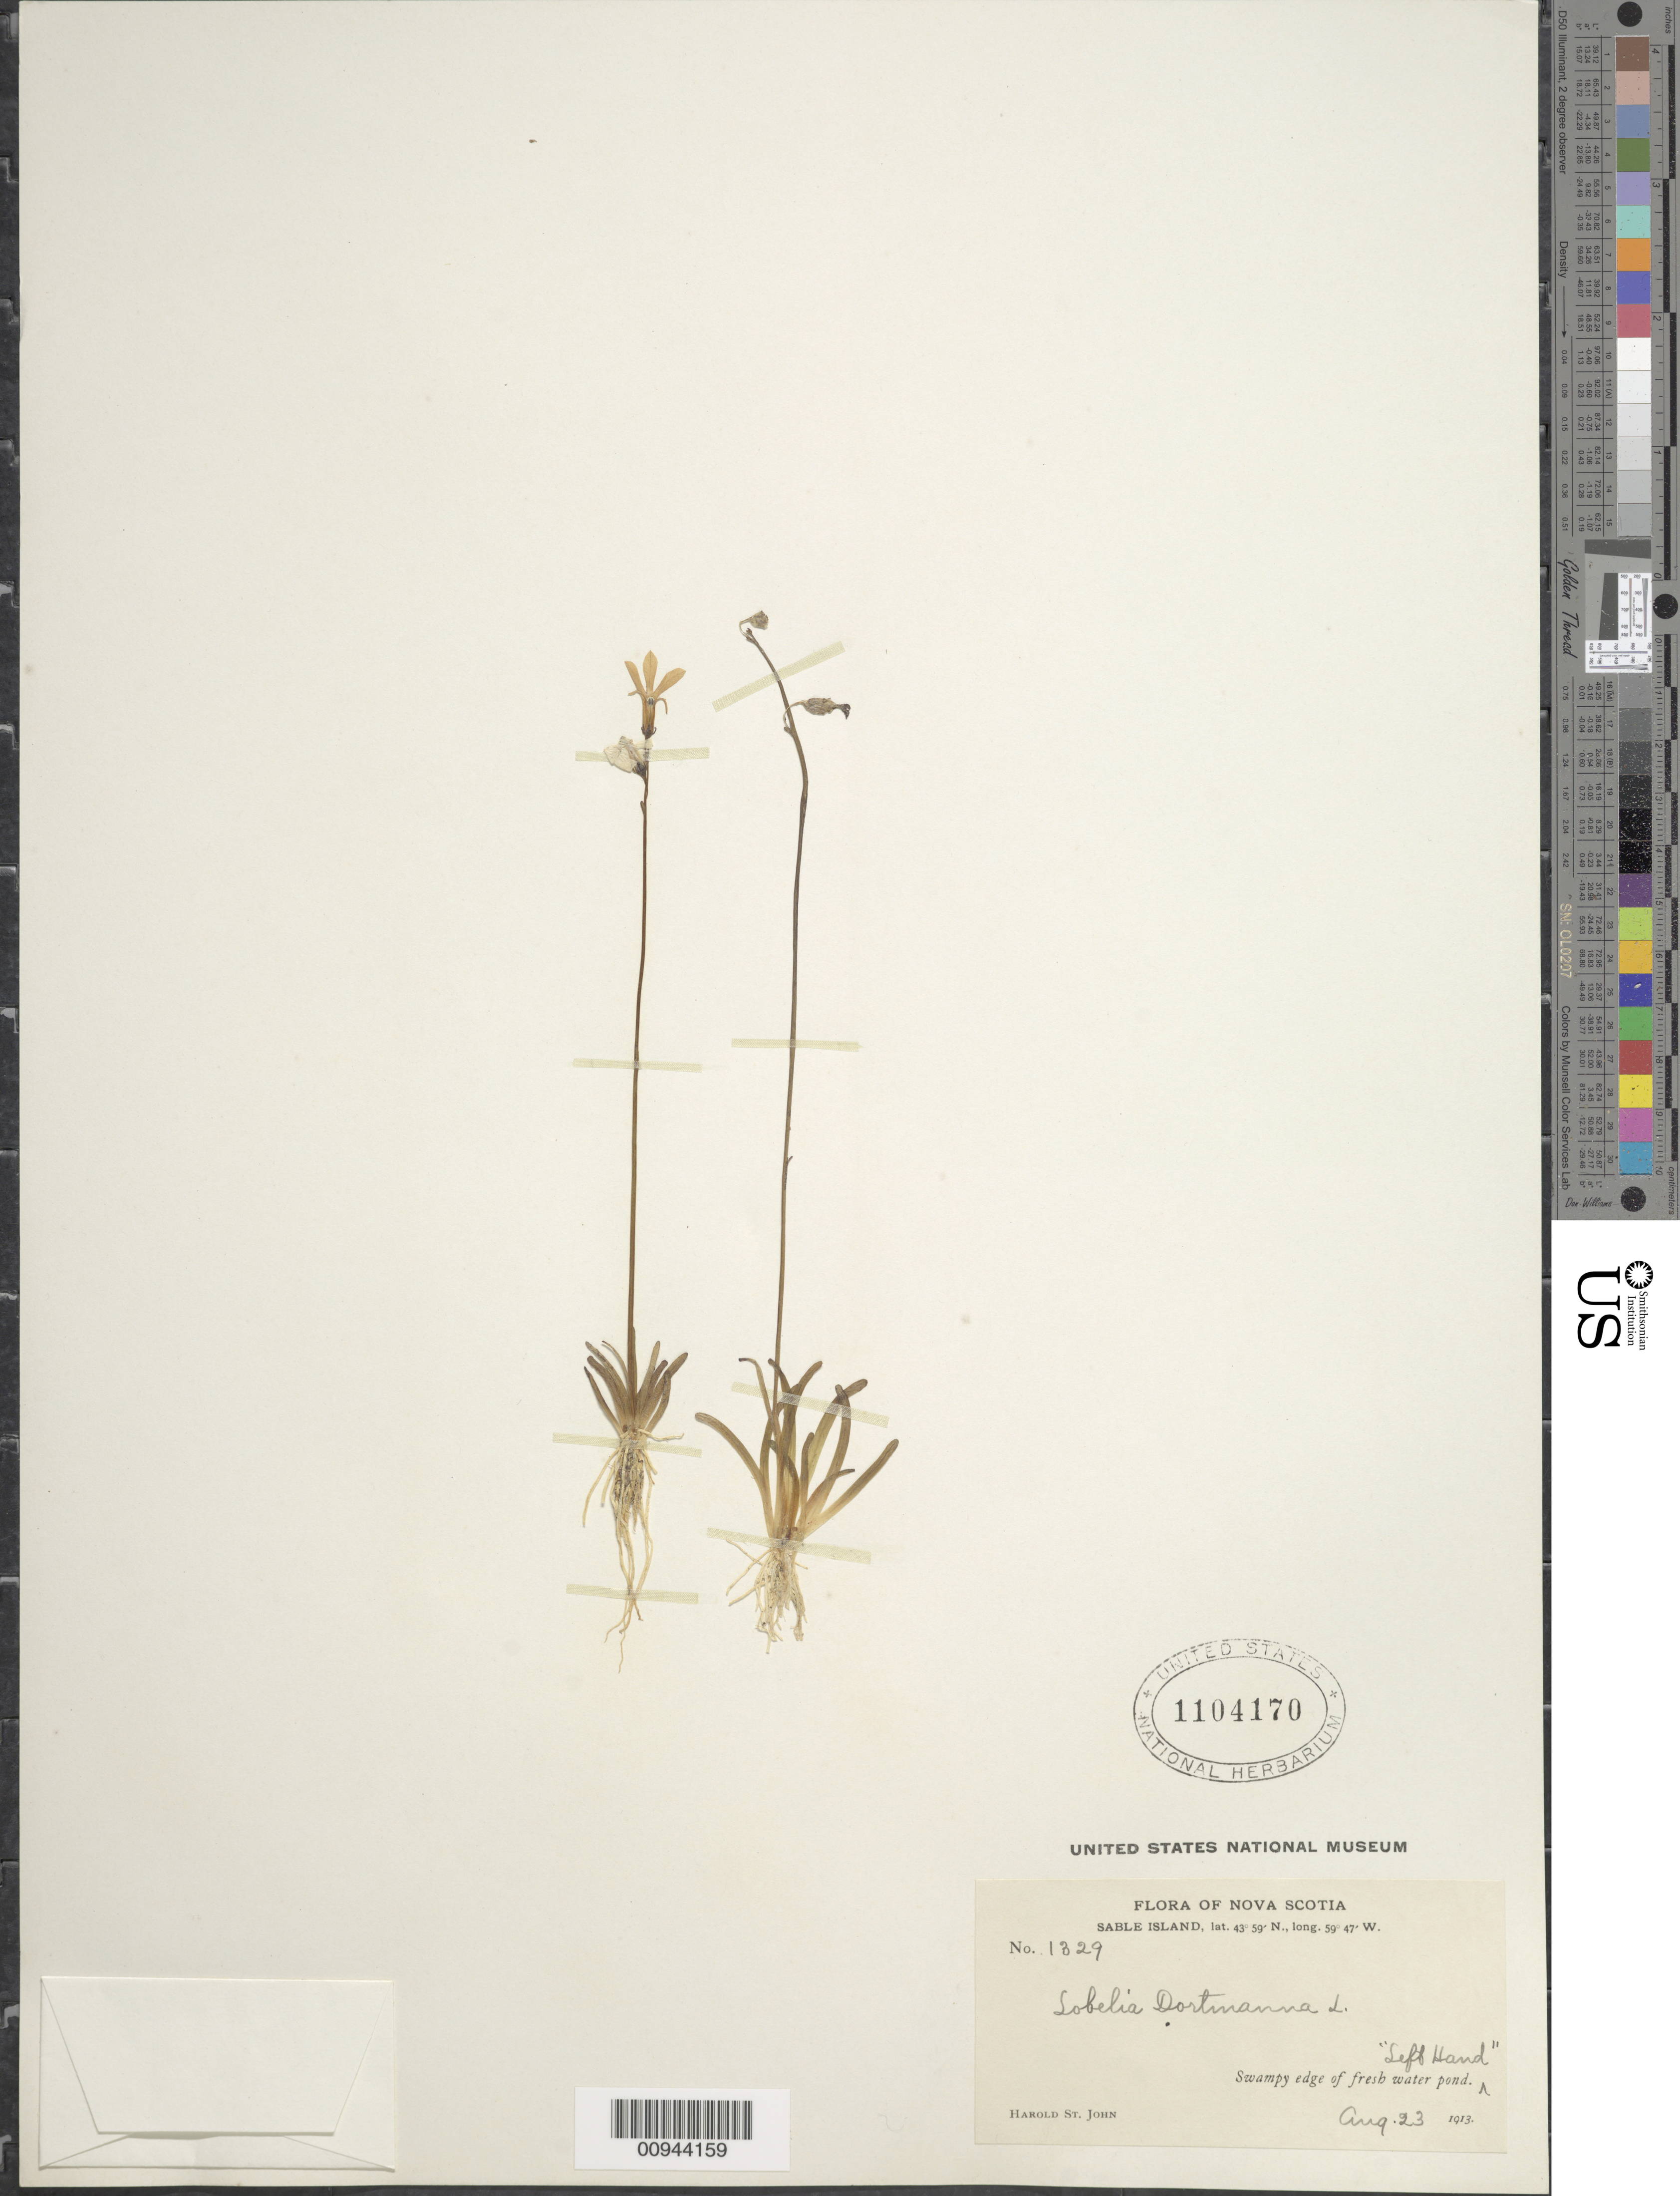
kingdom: Plantae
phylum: Tracheophyta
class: Magnoliopsida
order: Asterales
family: Campanulaceae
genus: Lobelia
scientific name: Lobelia dortmanna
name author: L.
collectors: H. St. John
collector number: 1329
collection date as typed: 23 Aug 1913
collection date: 1913-08-23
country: Canada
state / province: Nova Scotia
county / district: Halifax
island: Sable Island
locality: Sable island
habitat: swampy edge of fresh water pond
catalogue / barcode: US 1104170